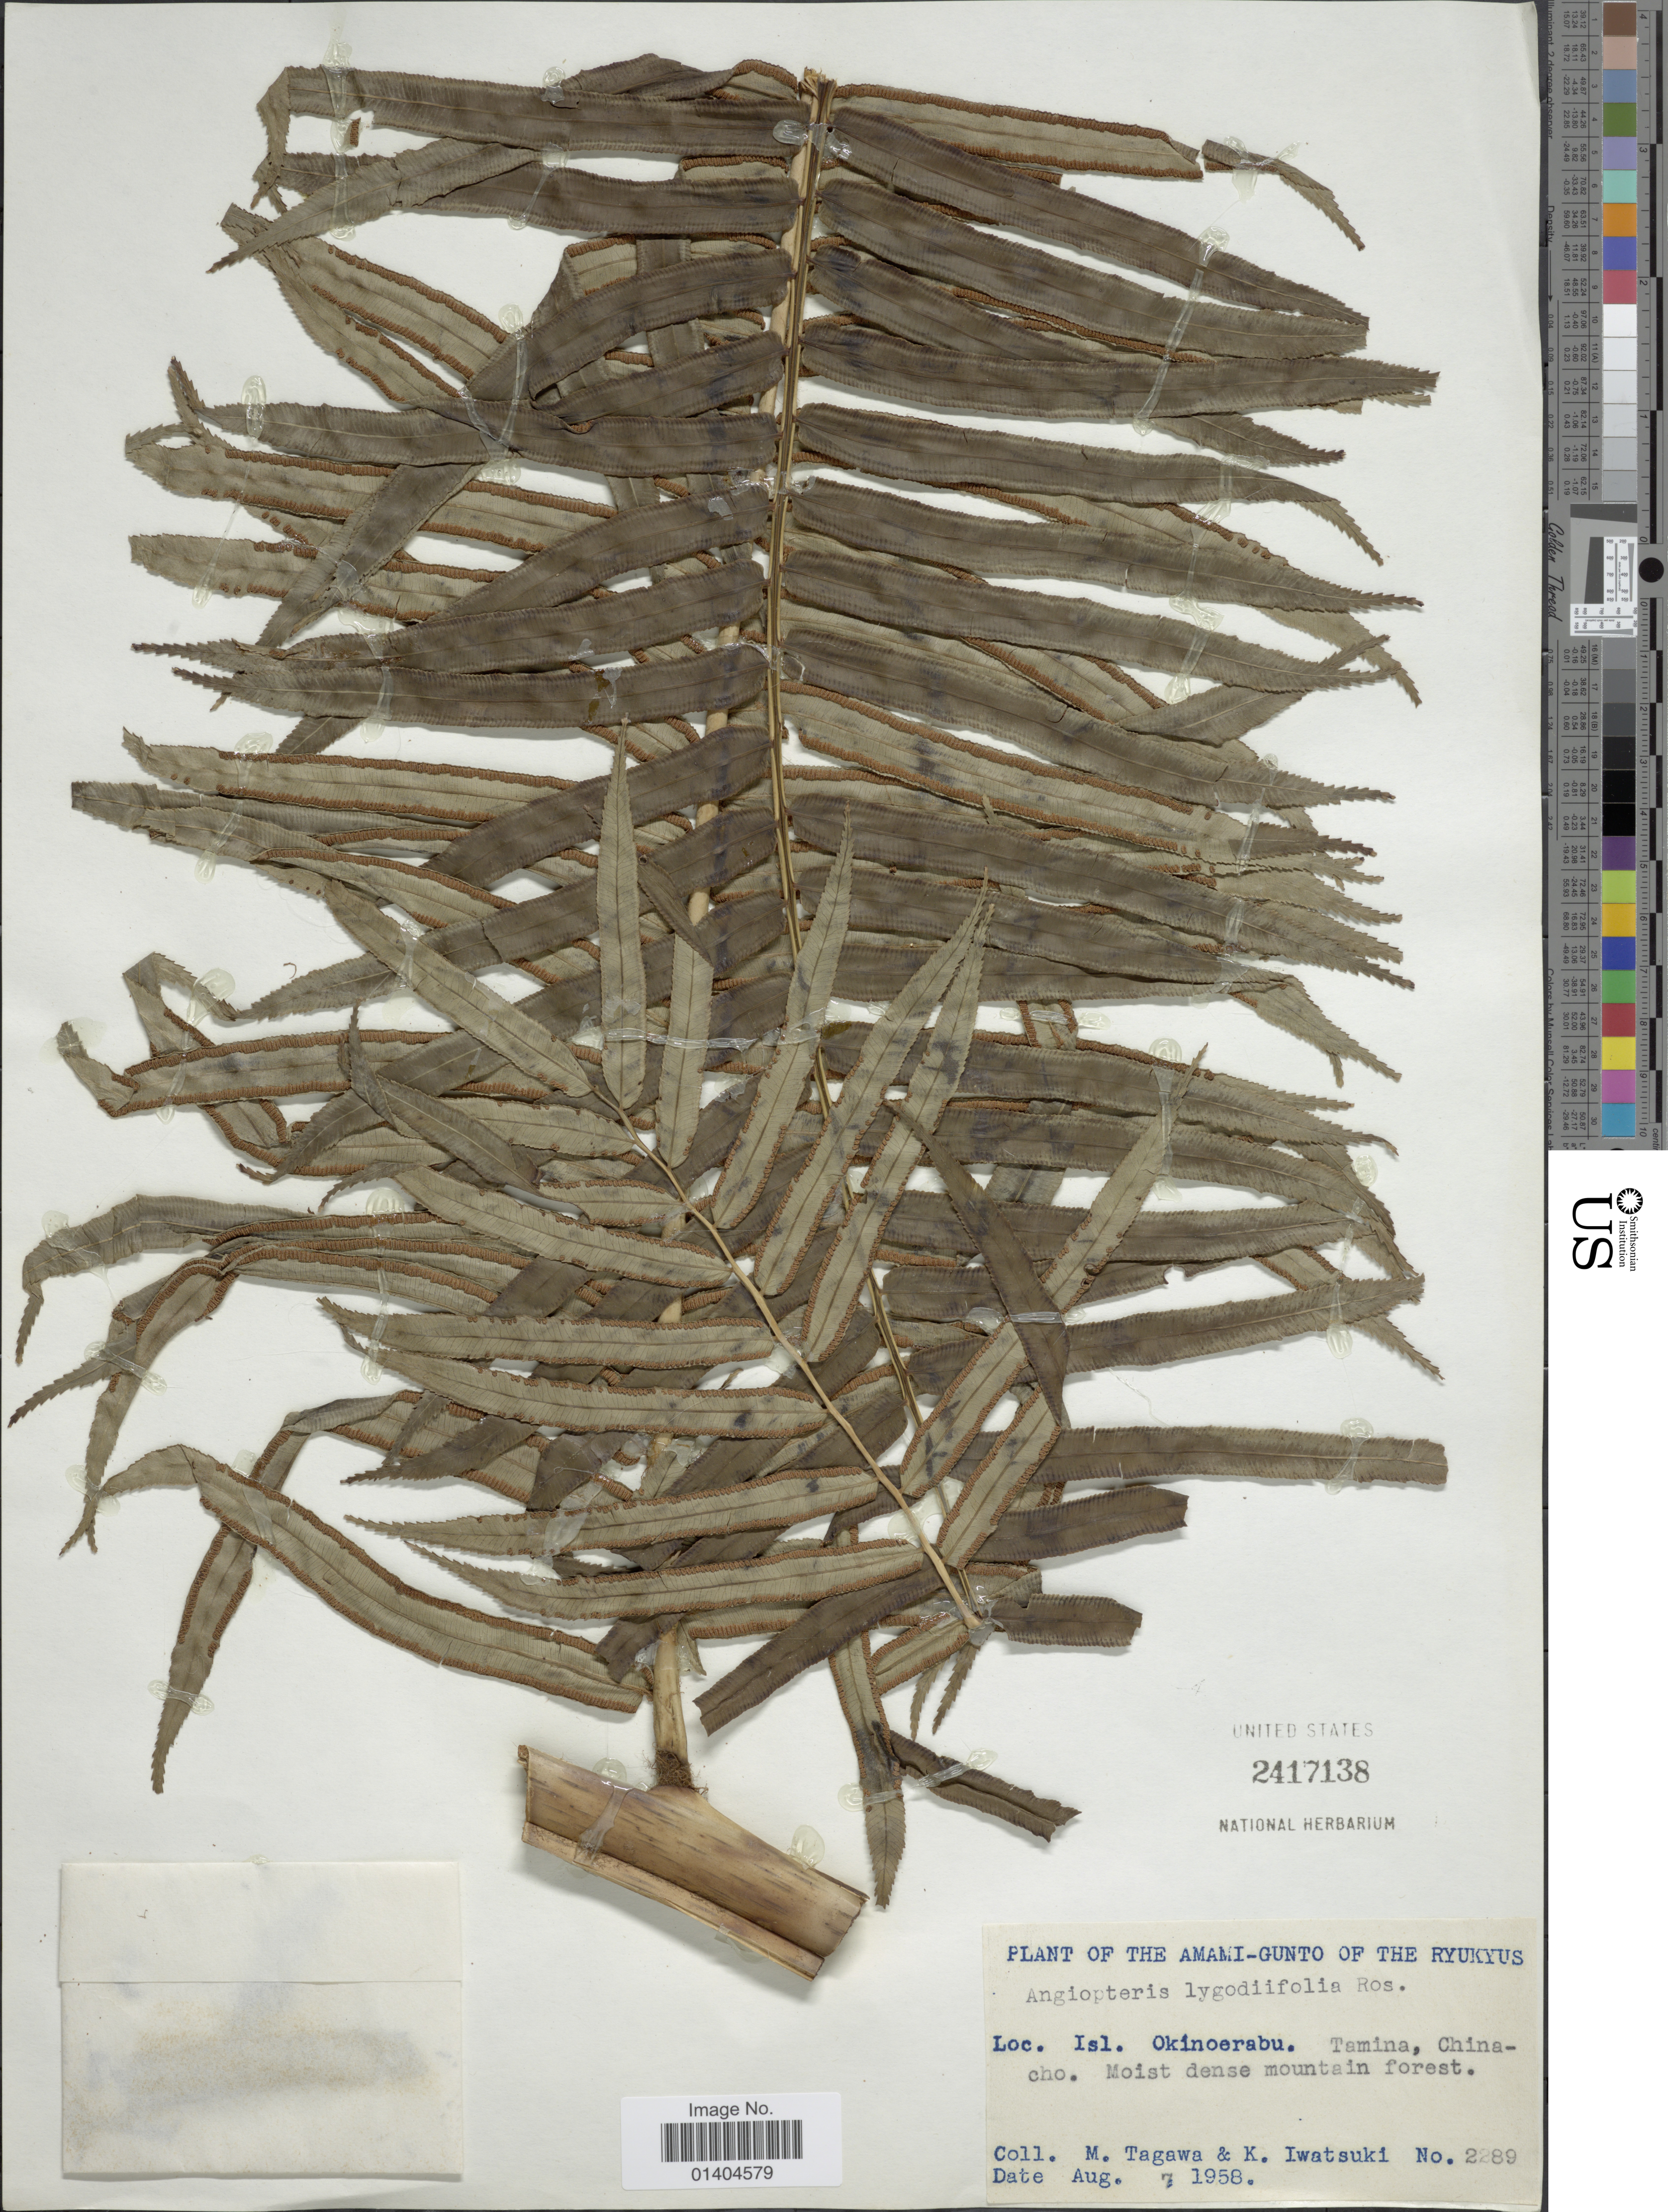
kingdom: Plantae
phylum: Tracheophyta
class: Polypodiopsida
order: Marattiales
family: Marattiaceae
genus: Angiopteris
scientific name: Angiopteris lygodiifolia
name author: Rosenst.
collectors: M. Tagawa & K. Iwatsuki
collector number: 2289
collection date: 1958-08-07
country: Japan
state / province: Okinawa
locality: The Amami-Gunto of the Ryukyus. Isl. Okinoerabu. Tamina, China-cho.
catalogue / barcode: US 2417138